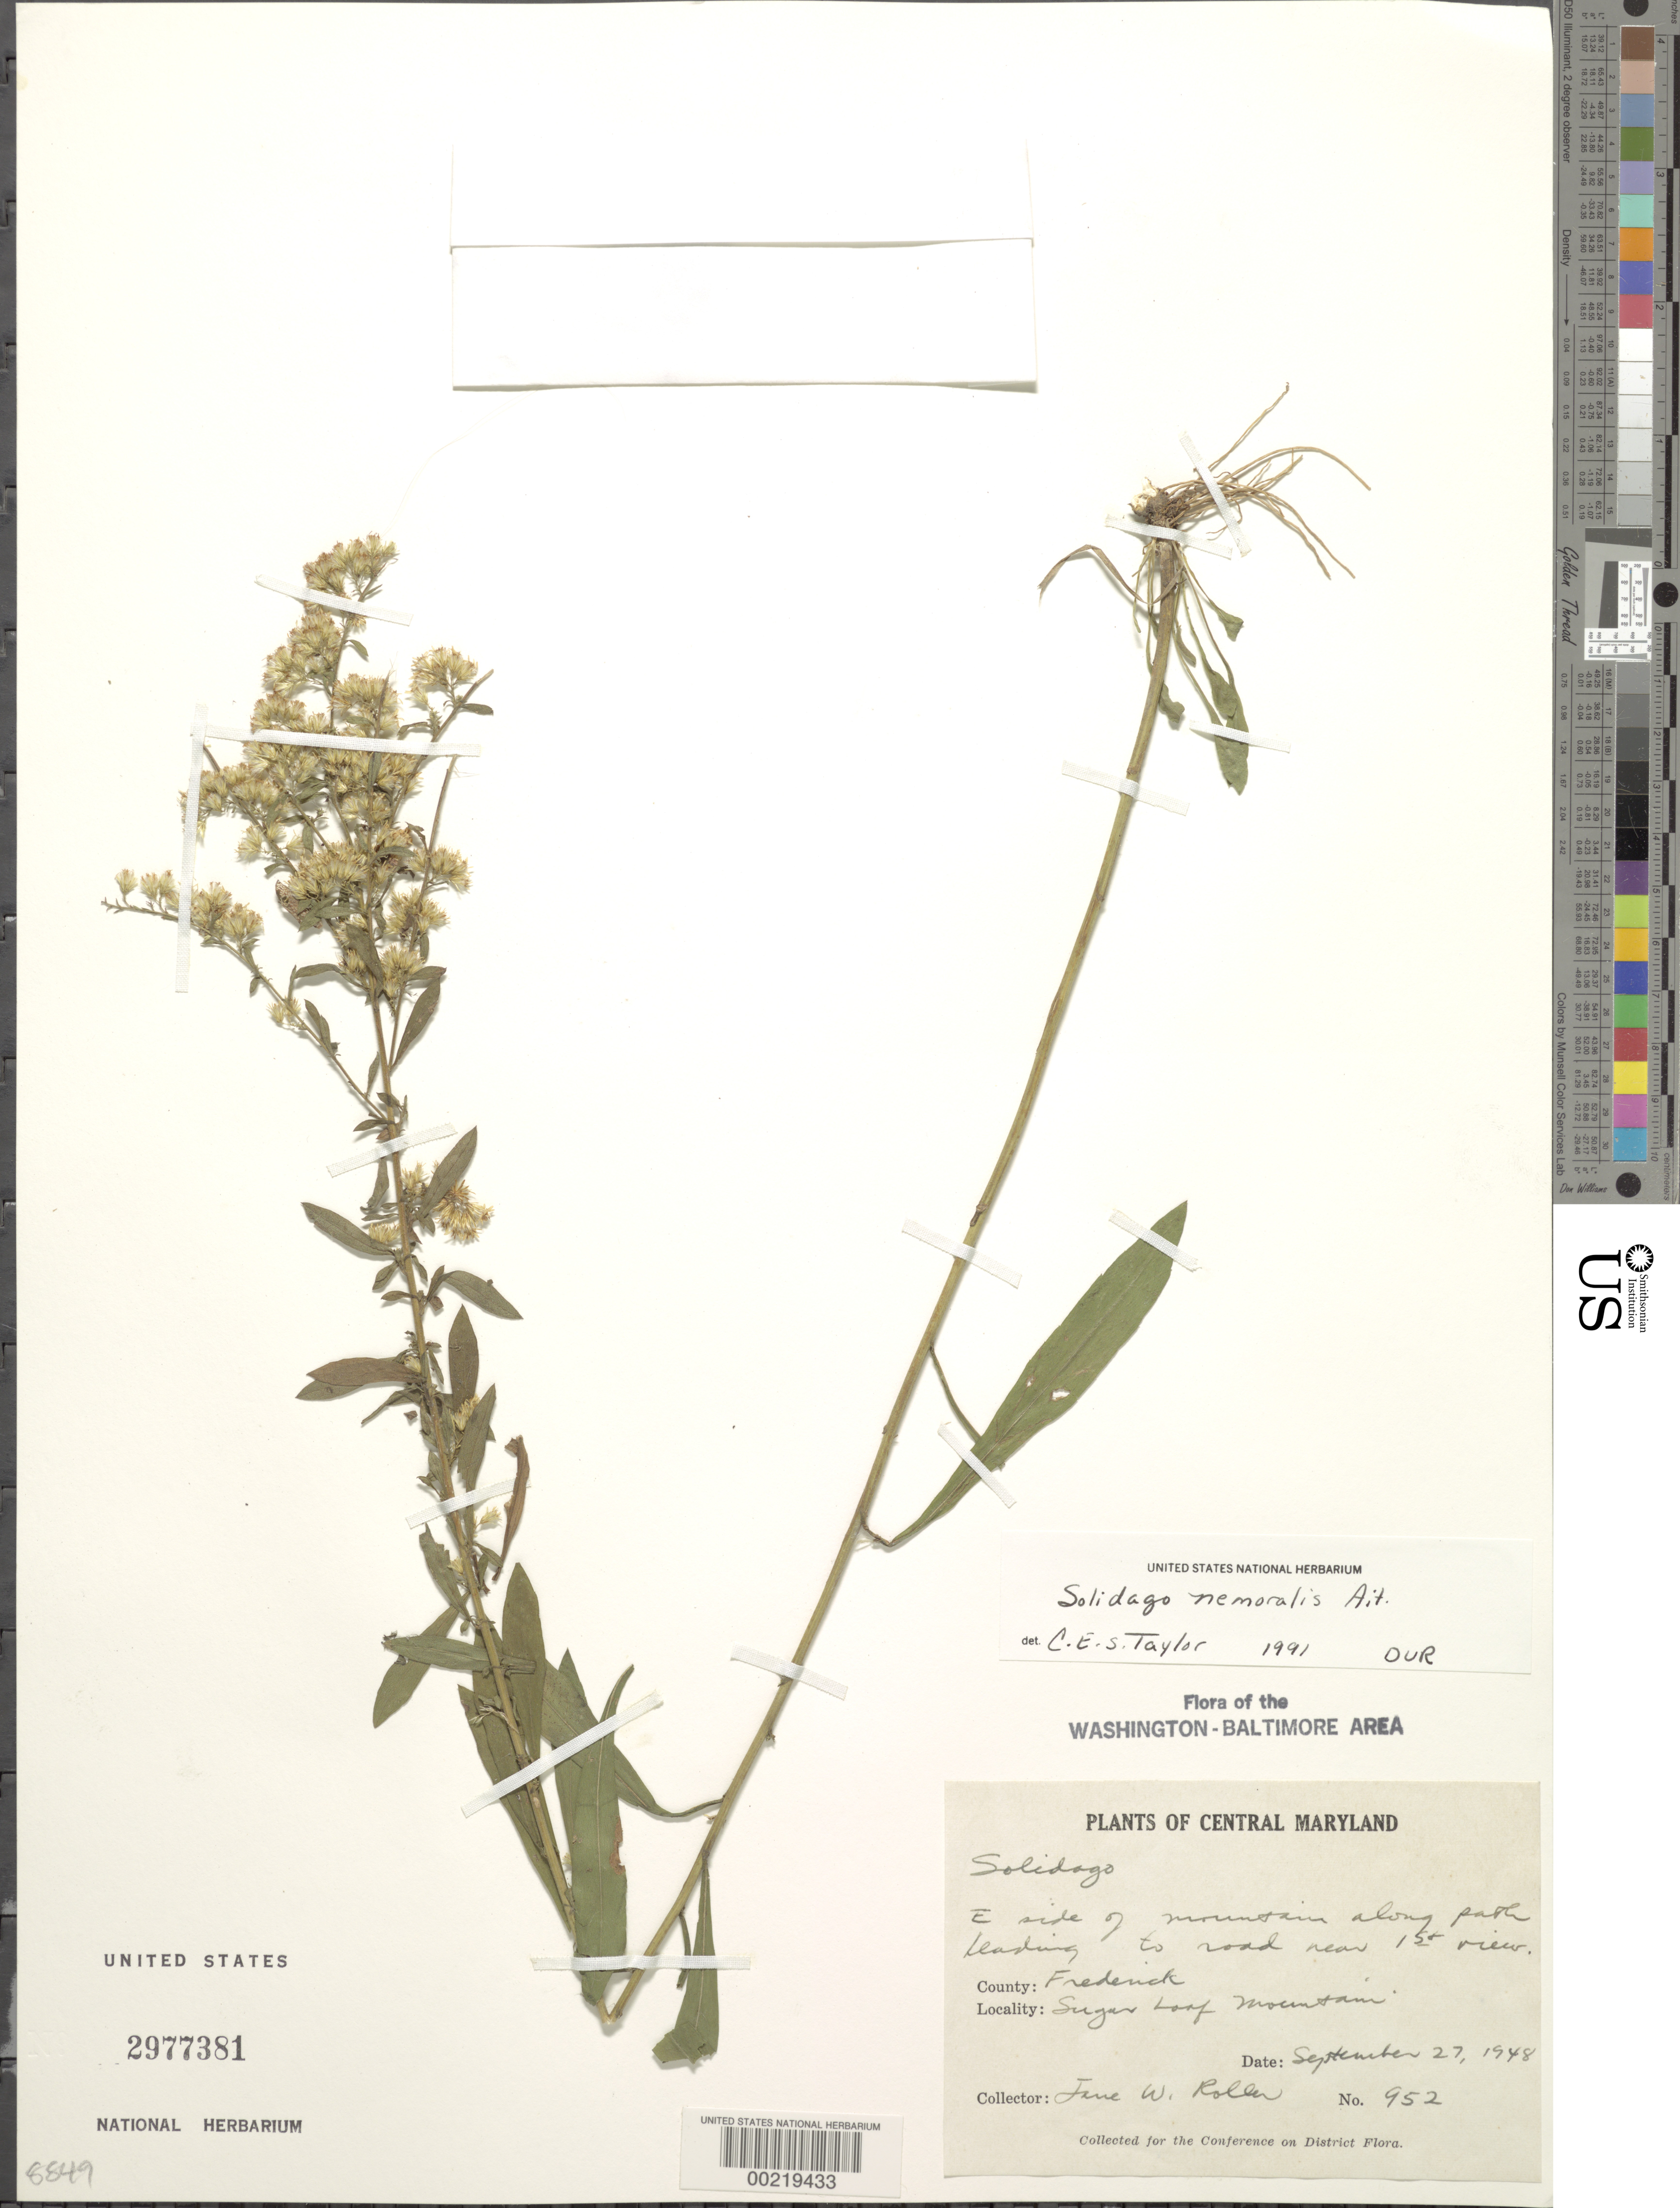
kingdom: Plantae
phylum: Tracheophyta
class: Magnoliopsida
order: Asterales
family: Asteraceae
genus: Solidago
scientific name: Solidago nemoralis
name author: Aiton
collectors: J. W. Roller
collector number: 952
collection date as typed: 27 Sep 1948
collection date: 1948-09-27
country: United States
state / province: Maryland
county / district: Frederick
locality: East side of Sugar Loaf Mountain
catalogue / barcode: US 2977381